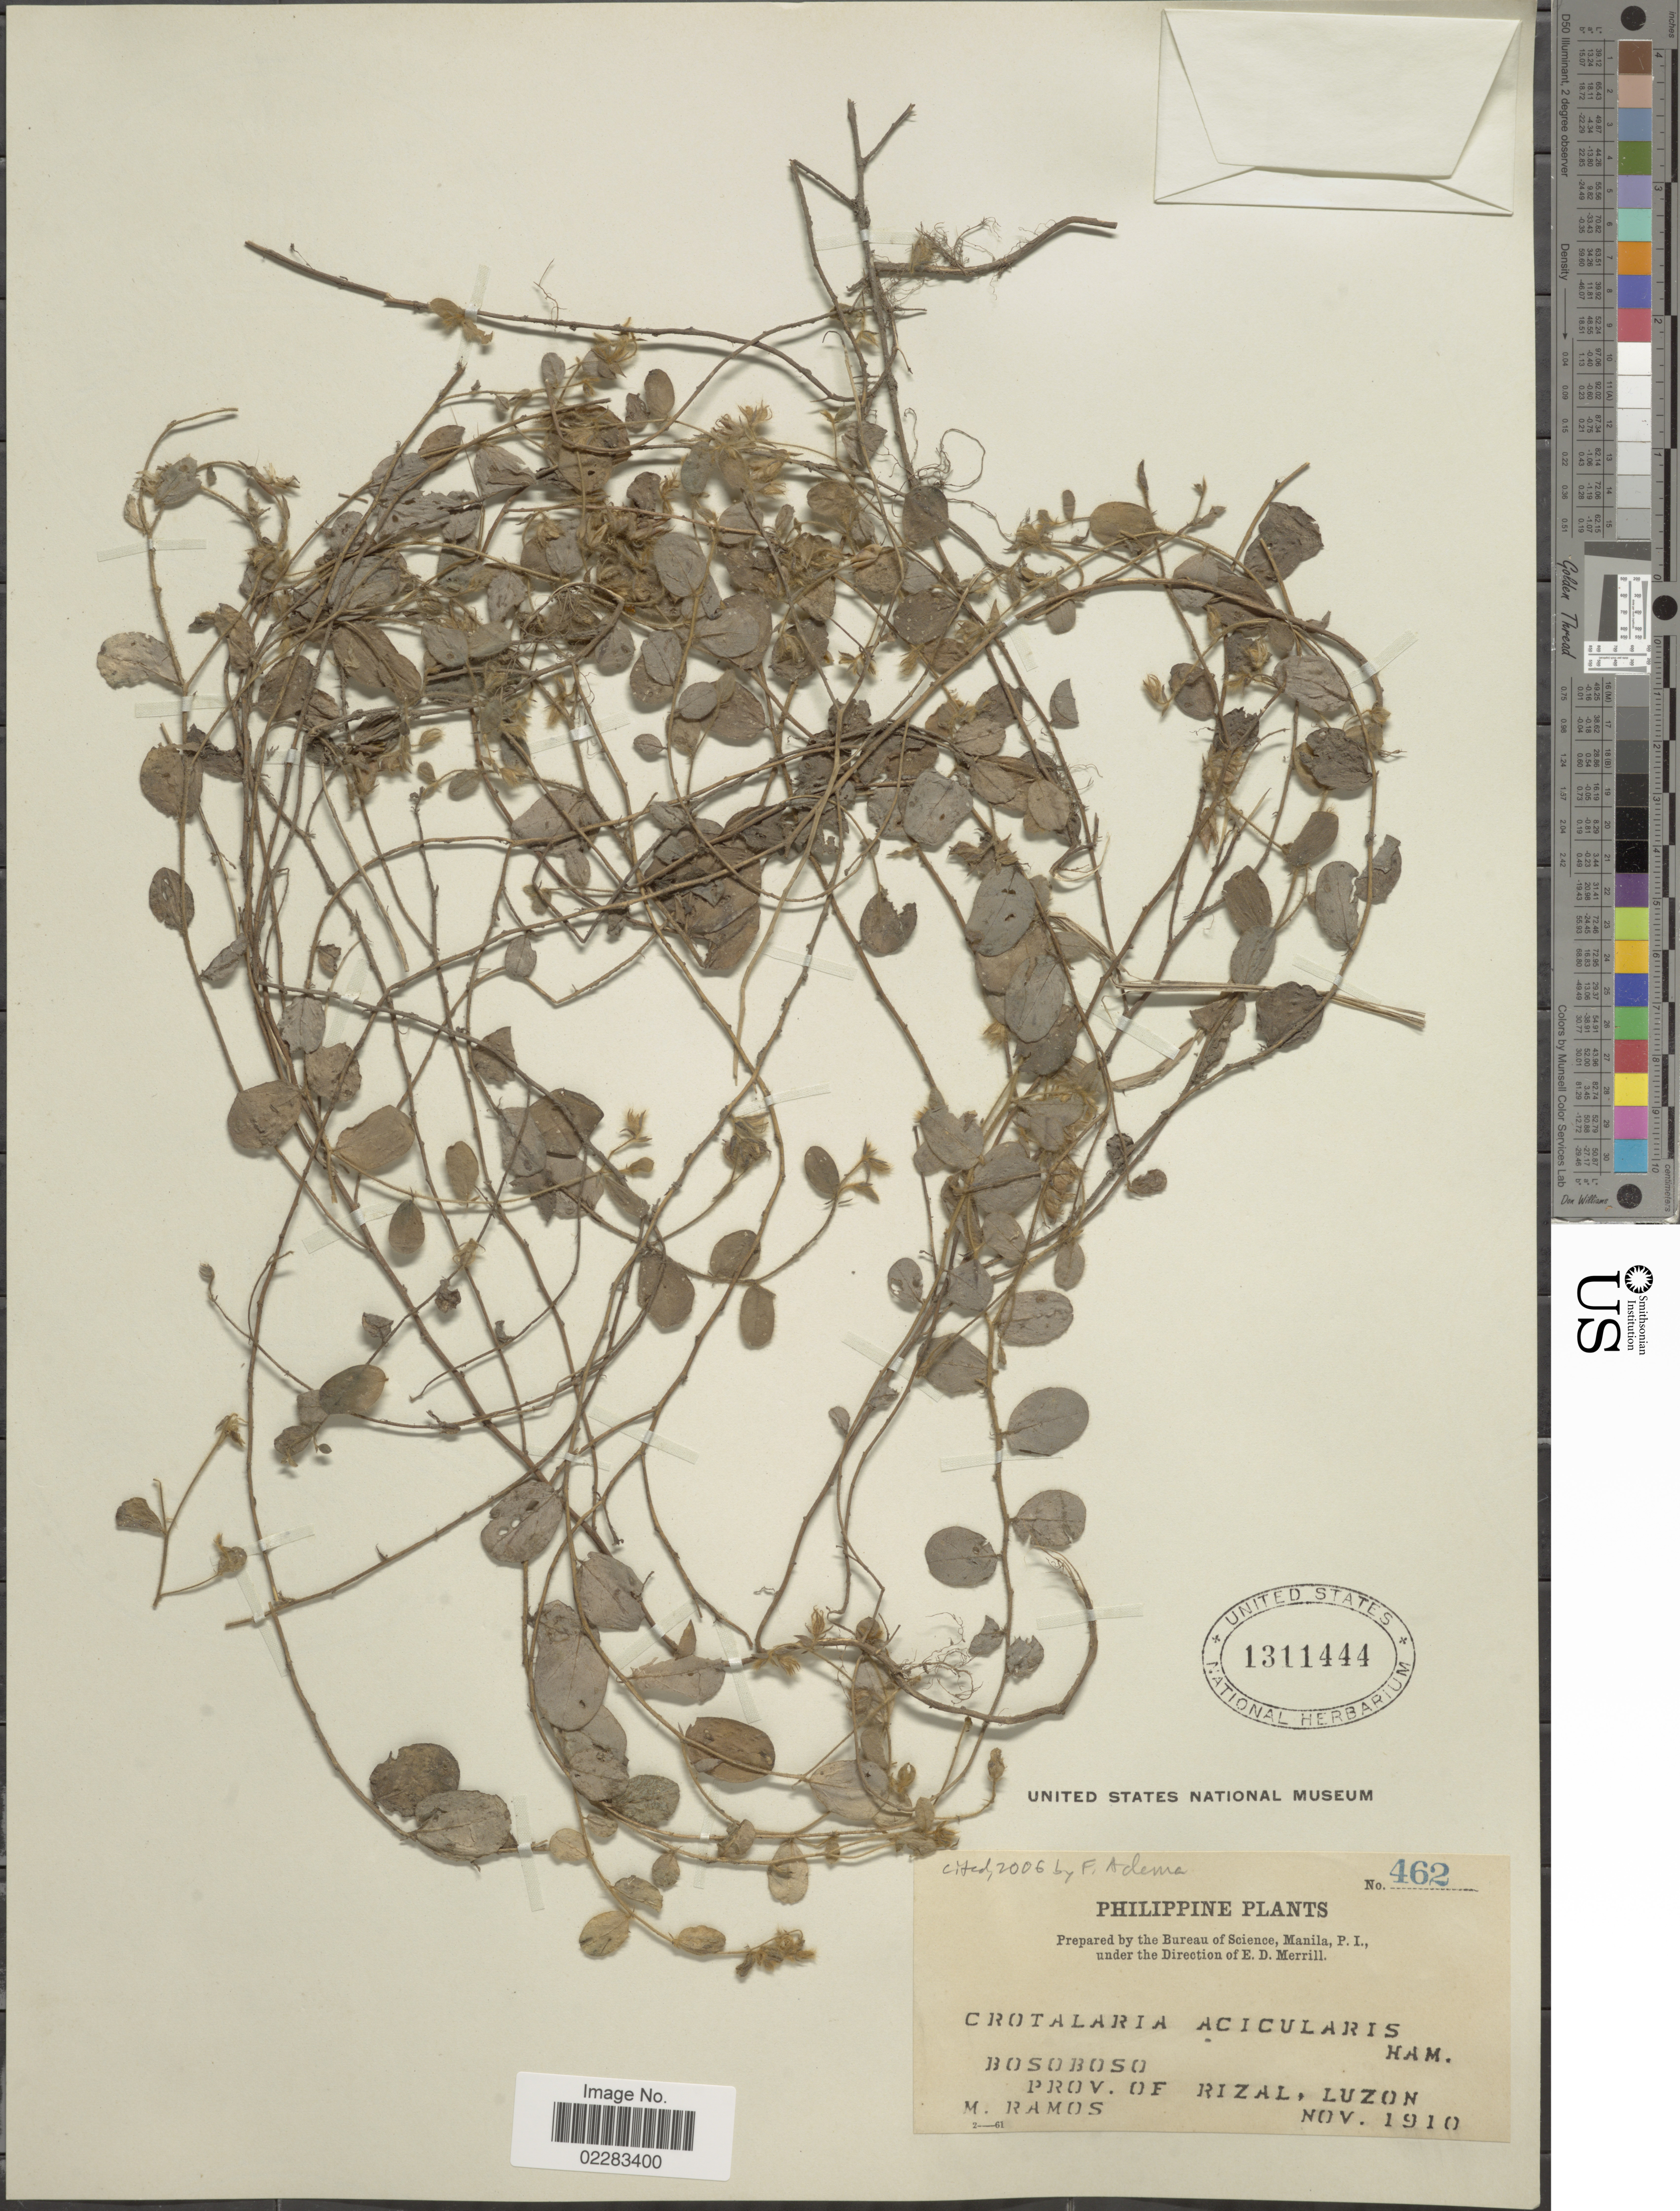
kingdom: Plantae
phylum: Tracheophyta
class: Magnoliopsida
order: Fabales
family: Fabaceae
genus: Crotalaria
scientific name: Crotalaria acicularis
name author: Ham.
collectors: M. Ramos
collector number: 462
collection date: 1910-11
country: Philippines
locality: Bosoboso, Prov. of Rizal, Luzon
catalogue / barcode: US 1311444